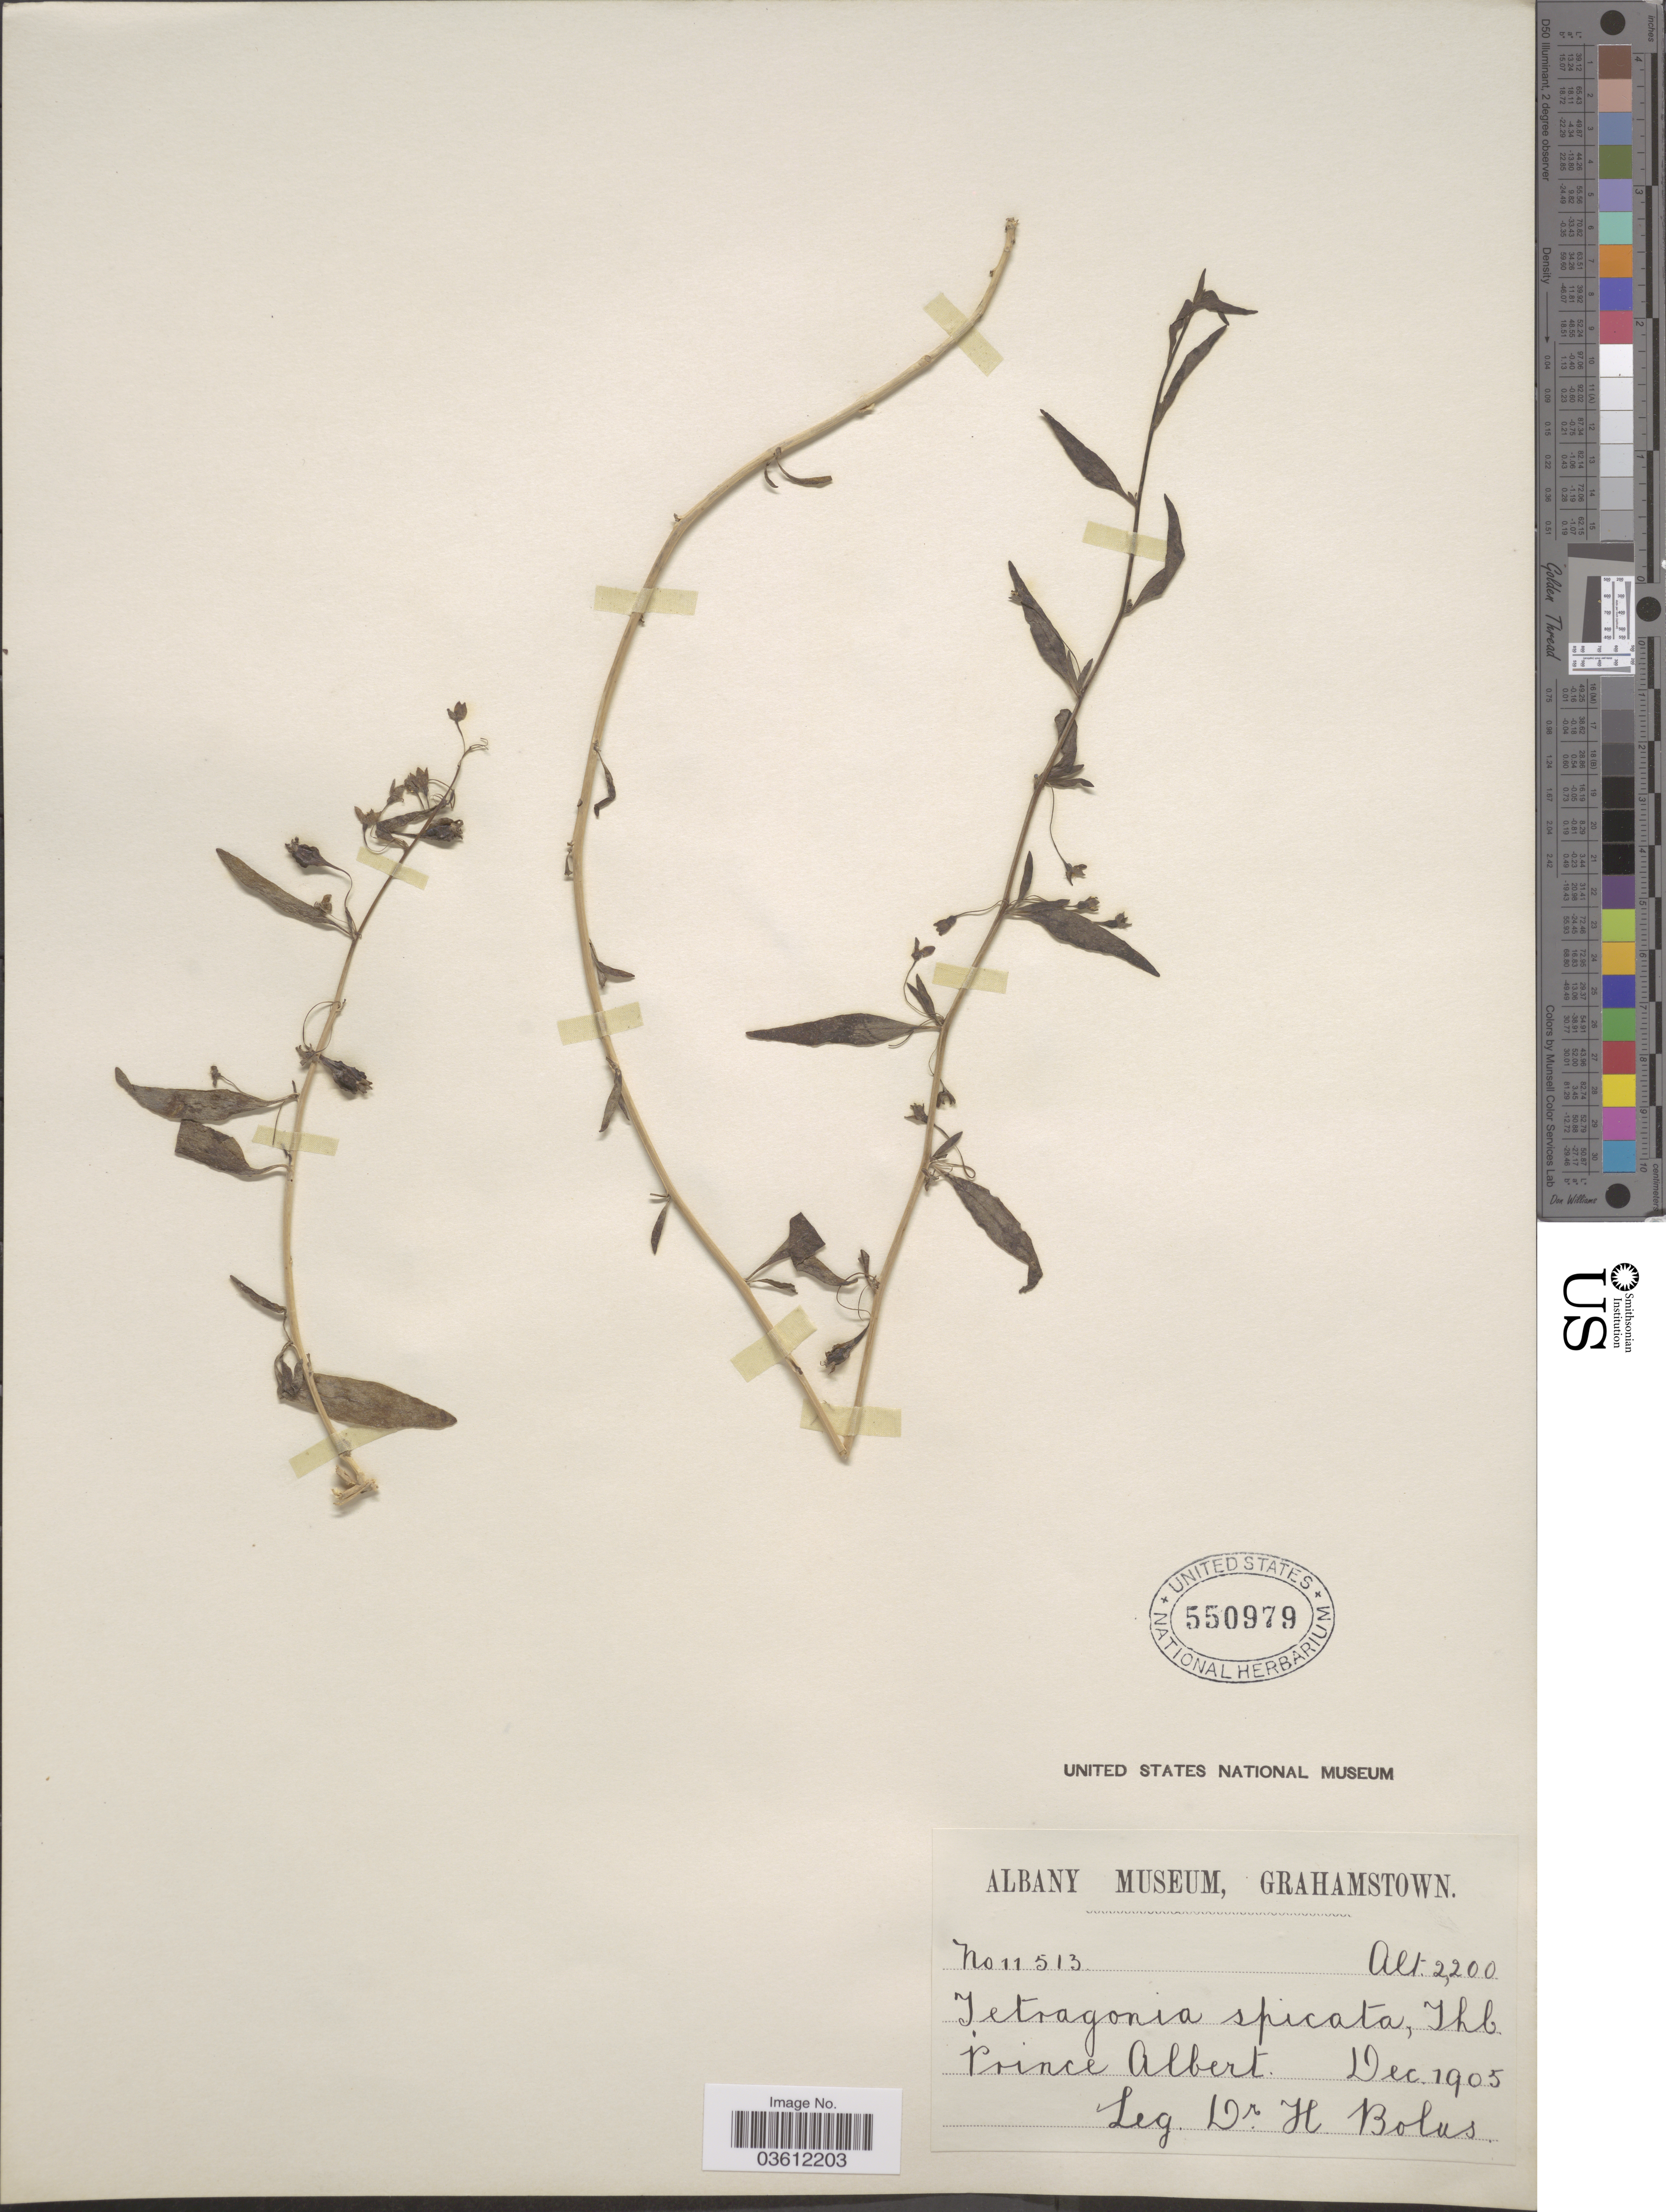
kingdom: Plantae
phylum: Tracheophyta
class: Magnoliopsida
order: Caryophyllales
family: Aizoaceae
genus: Tetragonia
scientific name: Tetragonia spicata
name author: L.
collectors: H. Bolus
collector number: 11513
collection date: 1905-12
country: South Africa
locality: Prince Albert.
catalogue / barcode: US 550979